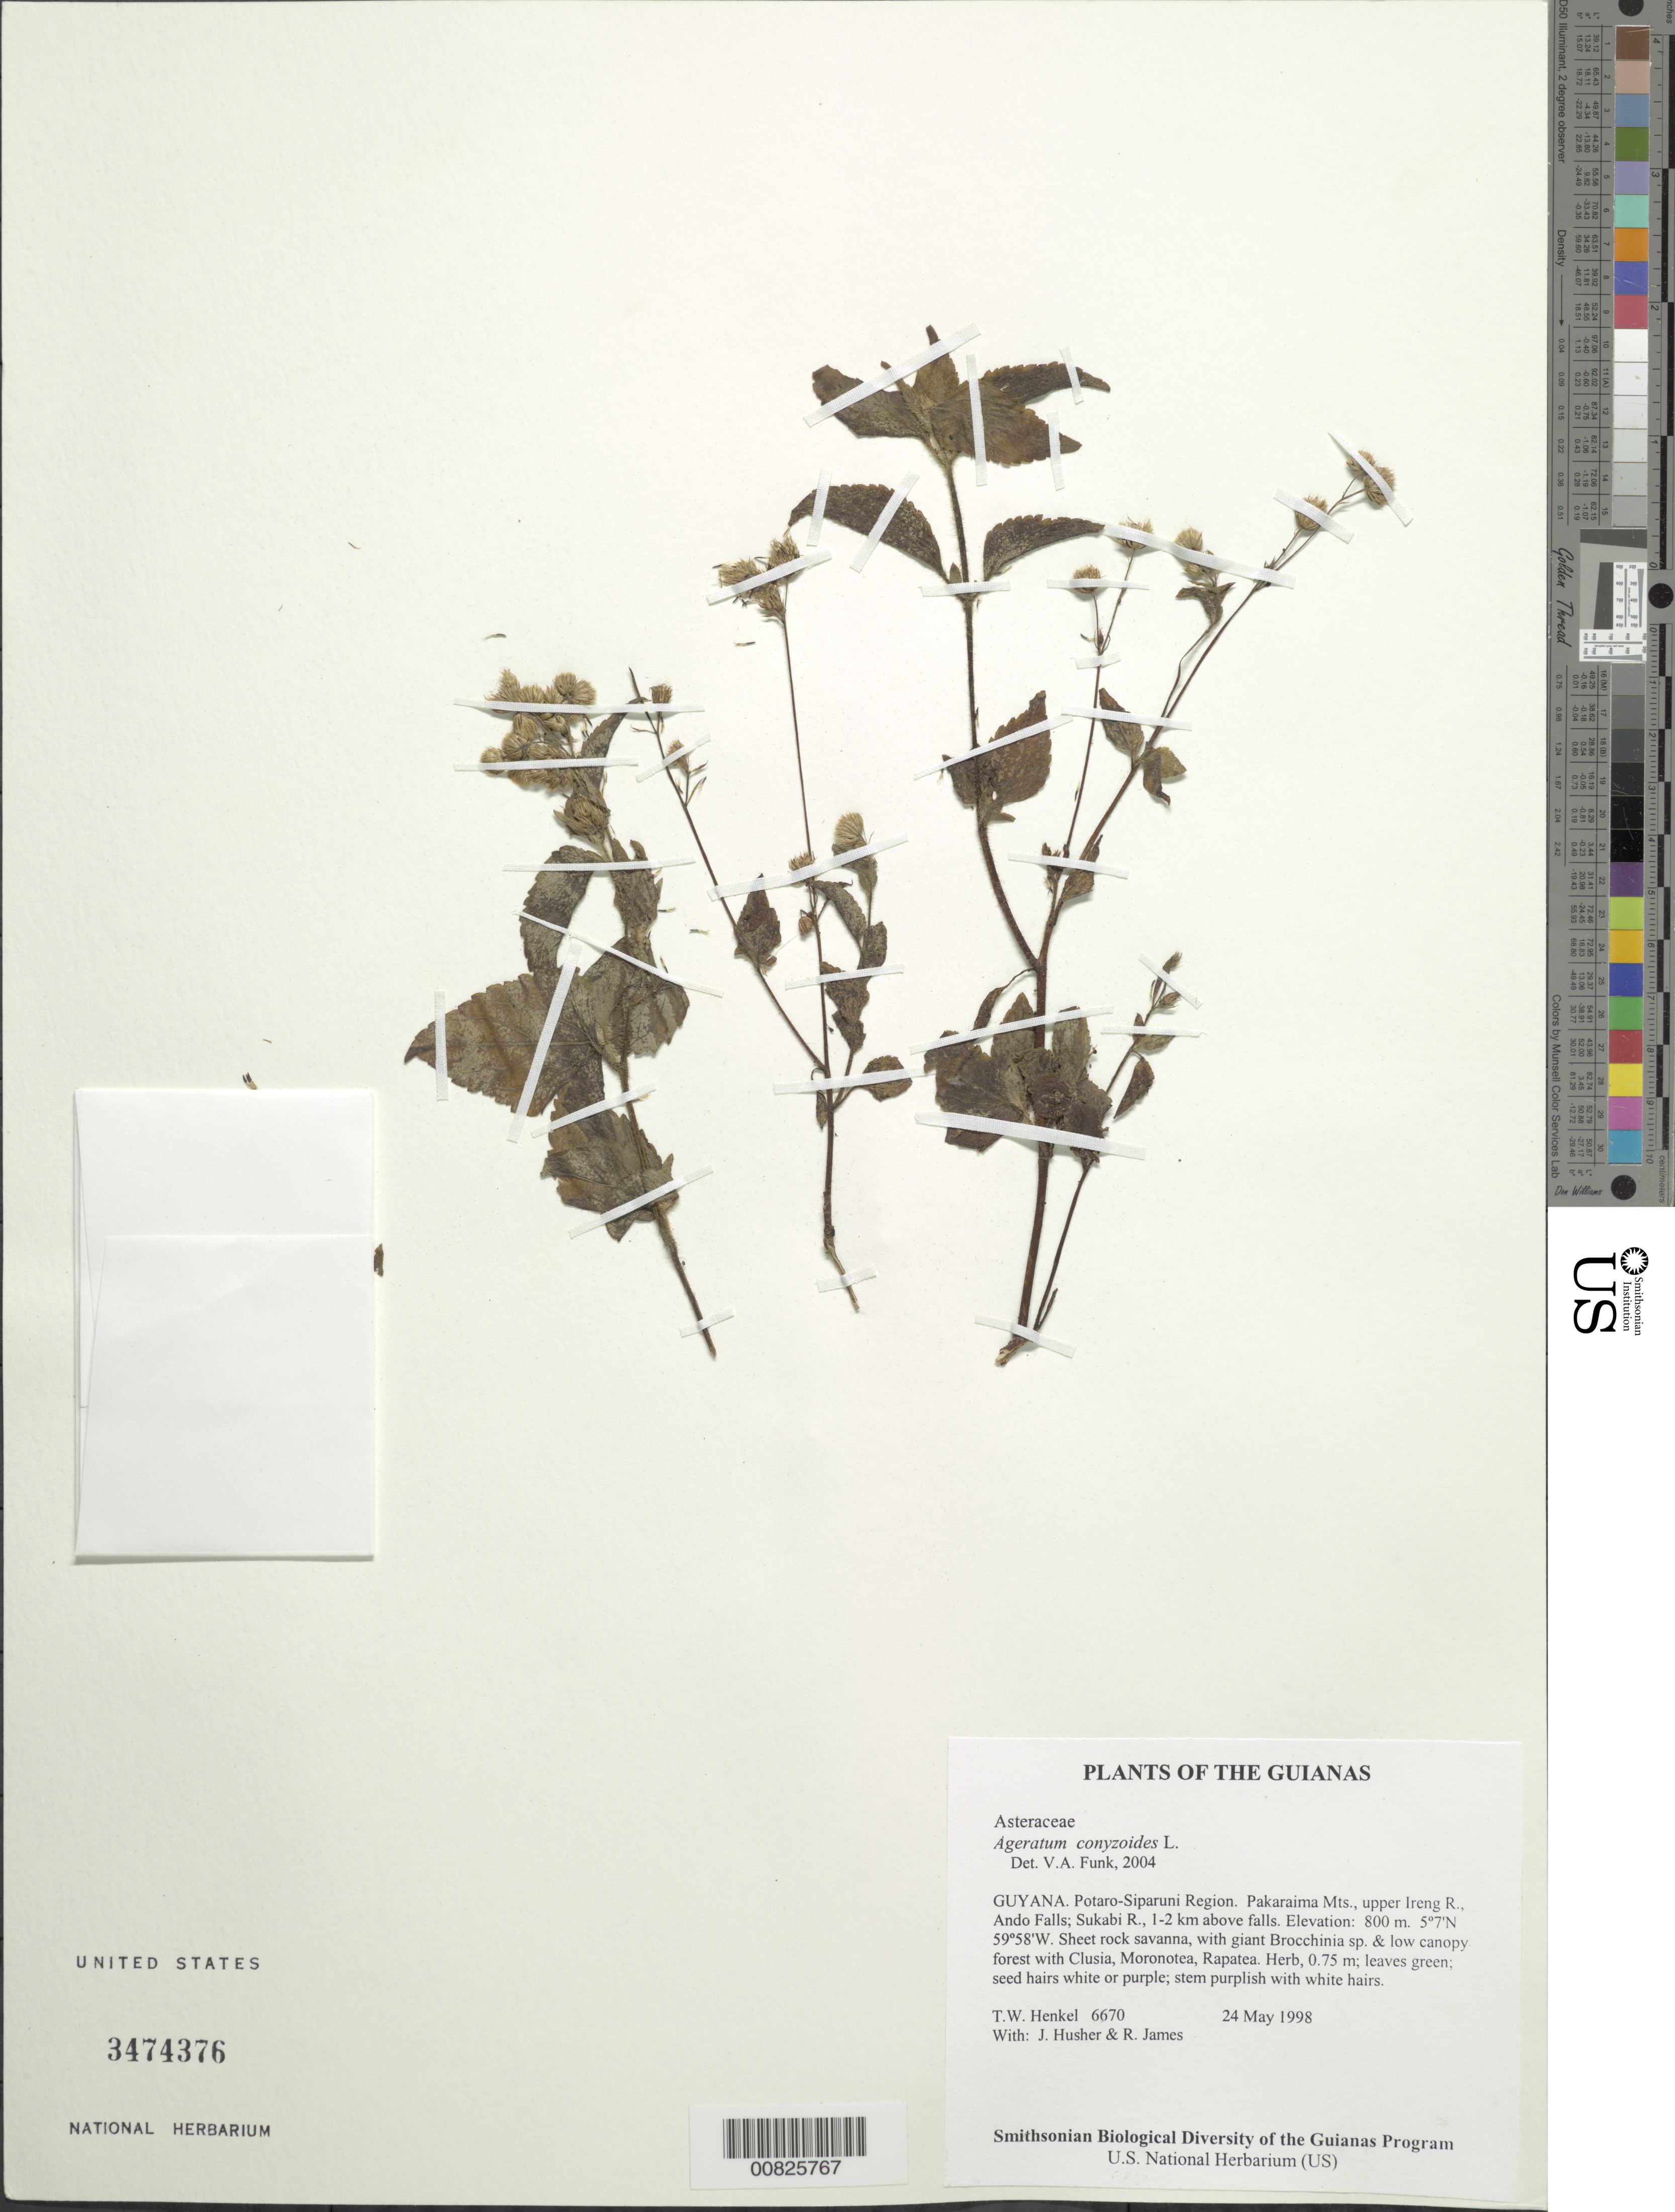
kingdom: Plantae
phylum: Tracheophyta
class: Magnoliopsida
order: Asterales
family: Asteraceae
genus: Ageratum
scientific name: Ageratum conyzoides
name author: L.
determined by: Funk, Vicki A., (BOT), Smithsonian Institution - National Museum of Natural History (UNITED STATES)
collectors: T. Henkel, J. Husher & R. James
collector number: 6670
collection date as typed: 24 May 1998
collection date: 1998-05-24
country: Guyana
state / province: Potaro-Siparuni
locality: Pakaraima Mts., upper Ireng R., Ando Falls; Sukabi R., 1-2 km above falls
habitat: Sheet rock savanna, with giant Brocchinia sp. & low canopy forest with Clusia, Moronotea, Rapatea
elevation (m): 800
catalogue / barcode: US 3474376